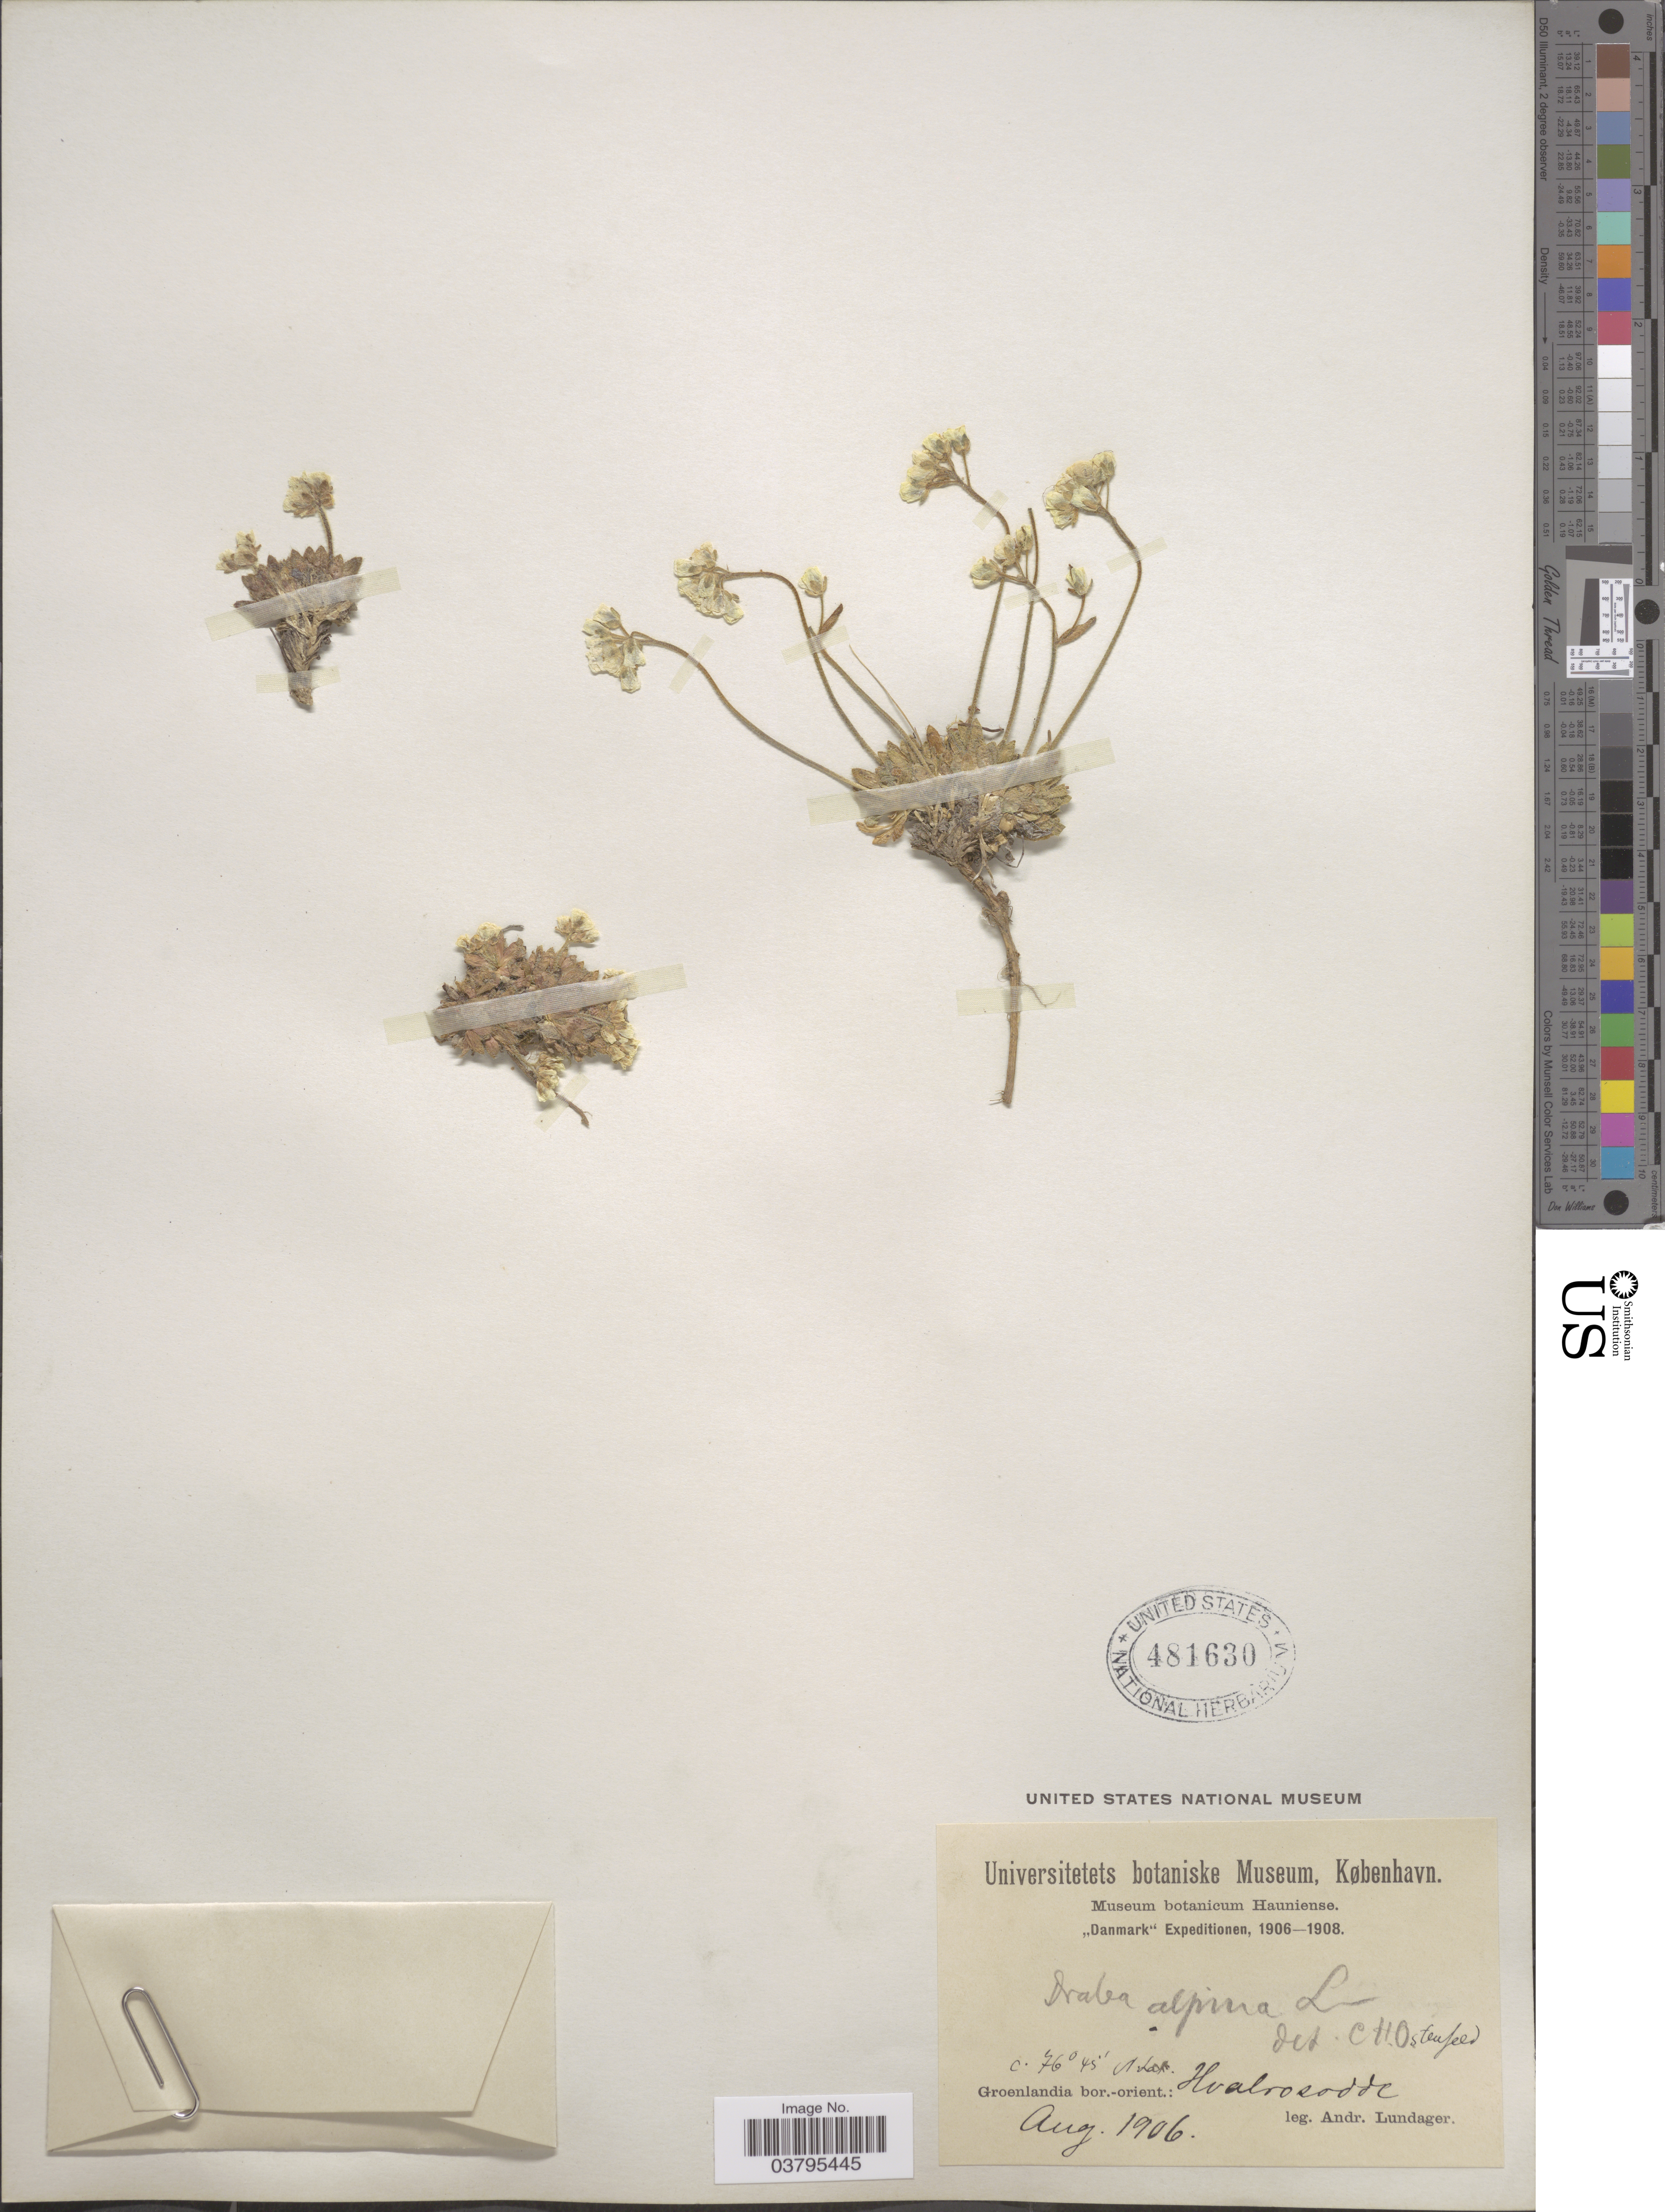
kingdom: Plantae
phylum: Tracheophyta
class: Magnoliopsida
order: Brassicales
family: Brassicaceae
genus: Draba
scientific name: Draba alpina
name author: L.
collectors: A. Lundager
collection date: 1906-08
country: Greenland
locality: Groenlandia bor.-orient.: Hvalrosodde.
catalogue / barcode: US 481630